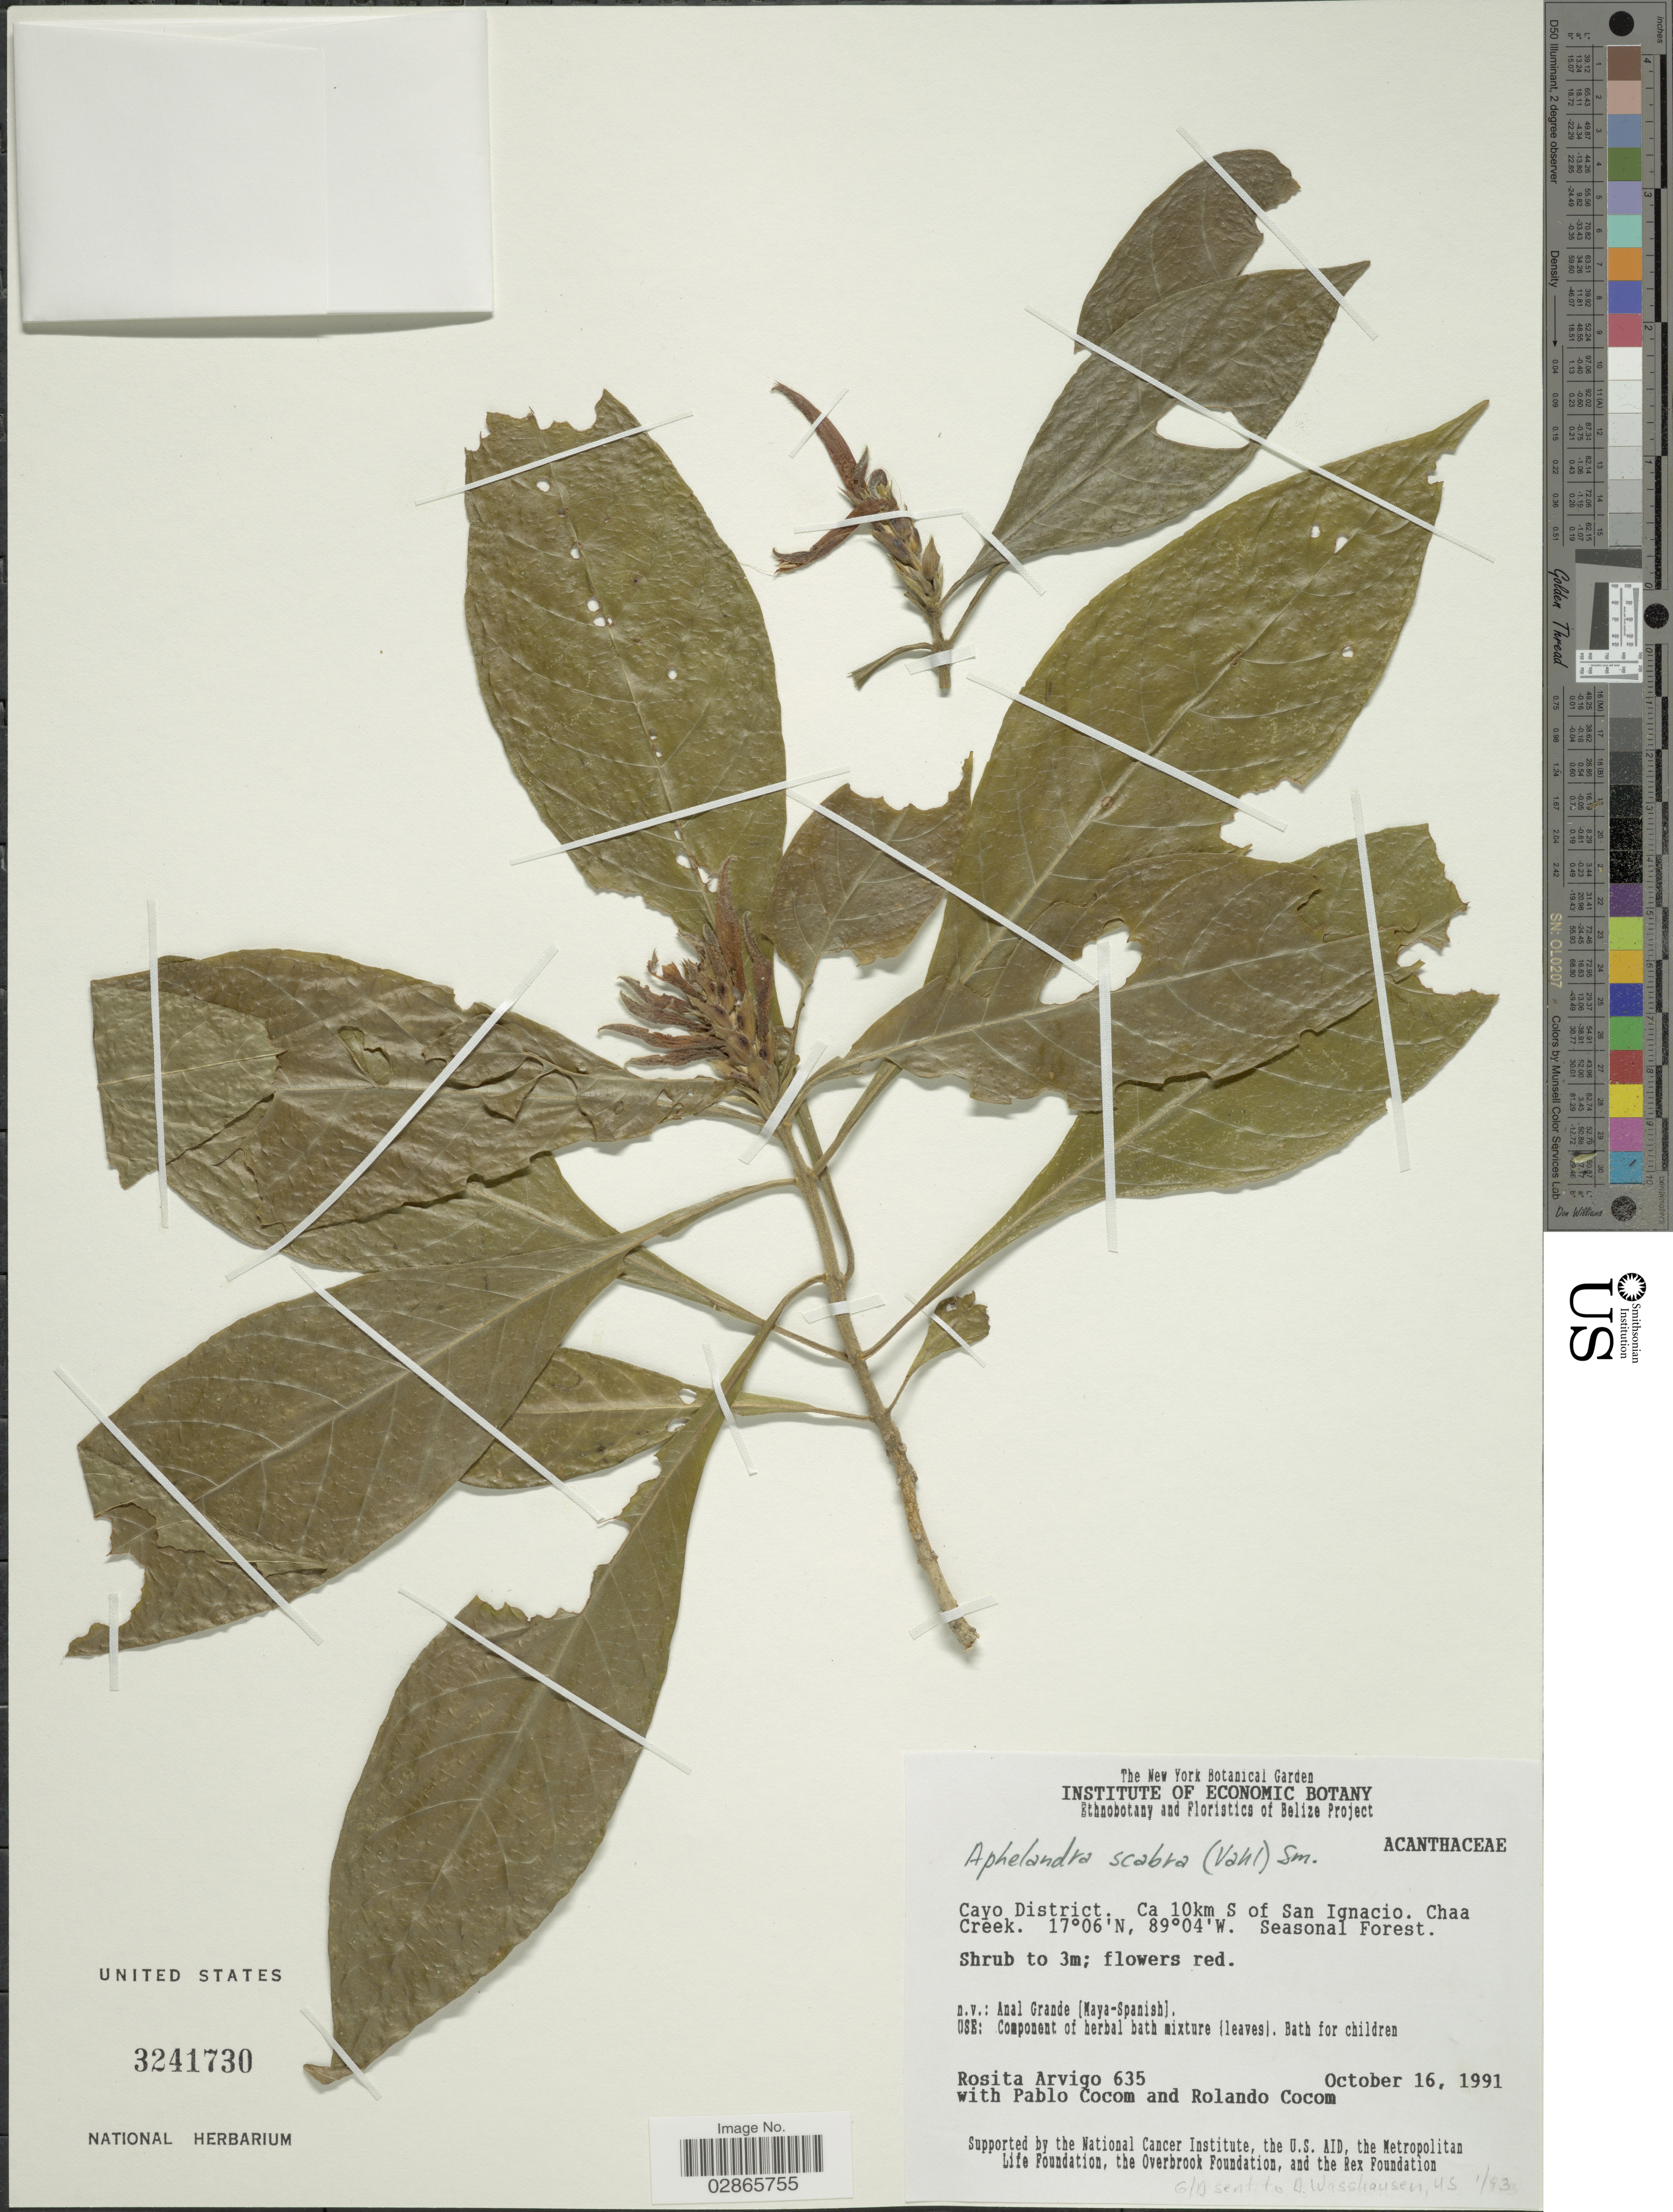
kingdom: Plantae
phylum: Tracheophyta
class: Magnoliopsida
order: Lamiales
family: Acanthaceae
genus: Aphelandra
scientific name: Aphelandra deppeana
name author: Schltdl. & Cham.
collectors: R. Arvigo, P. Cocom & R. Cocom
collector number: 635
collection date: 1991-10-16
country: Belize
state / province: Cayo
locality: Cayo District. Ca 10km S of San Ignacio. Chaa Creek.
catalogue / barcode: US 3241730